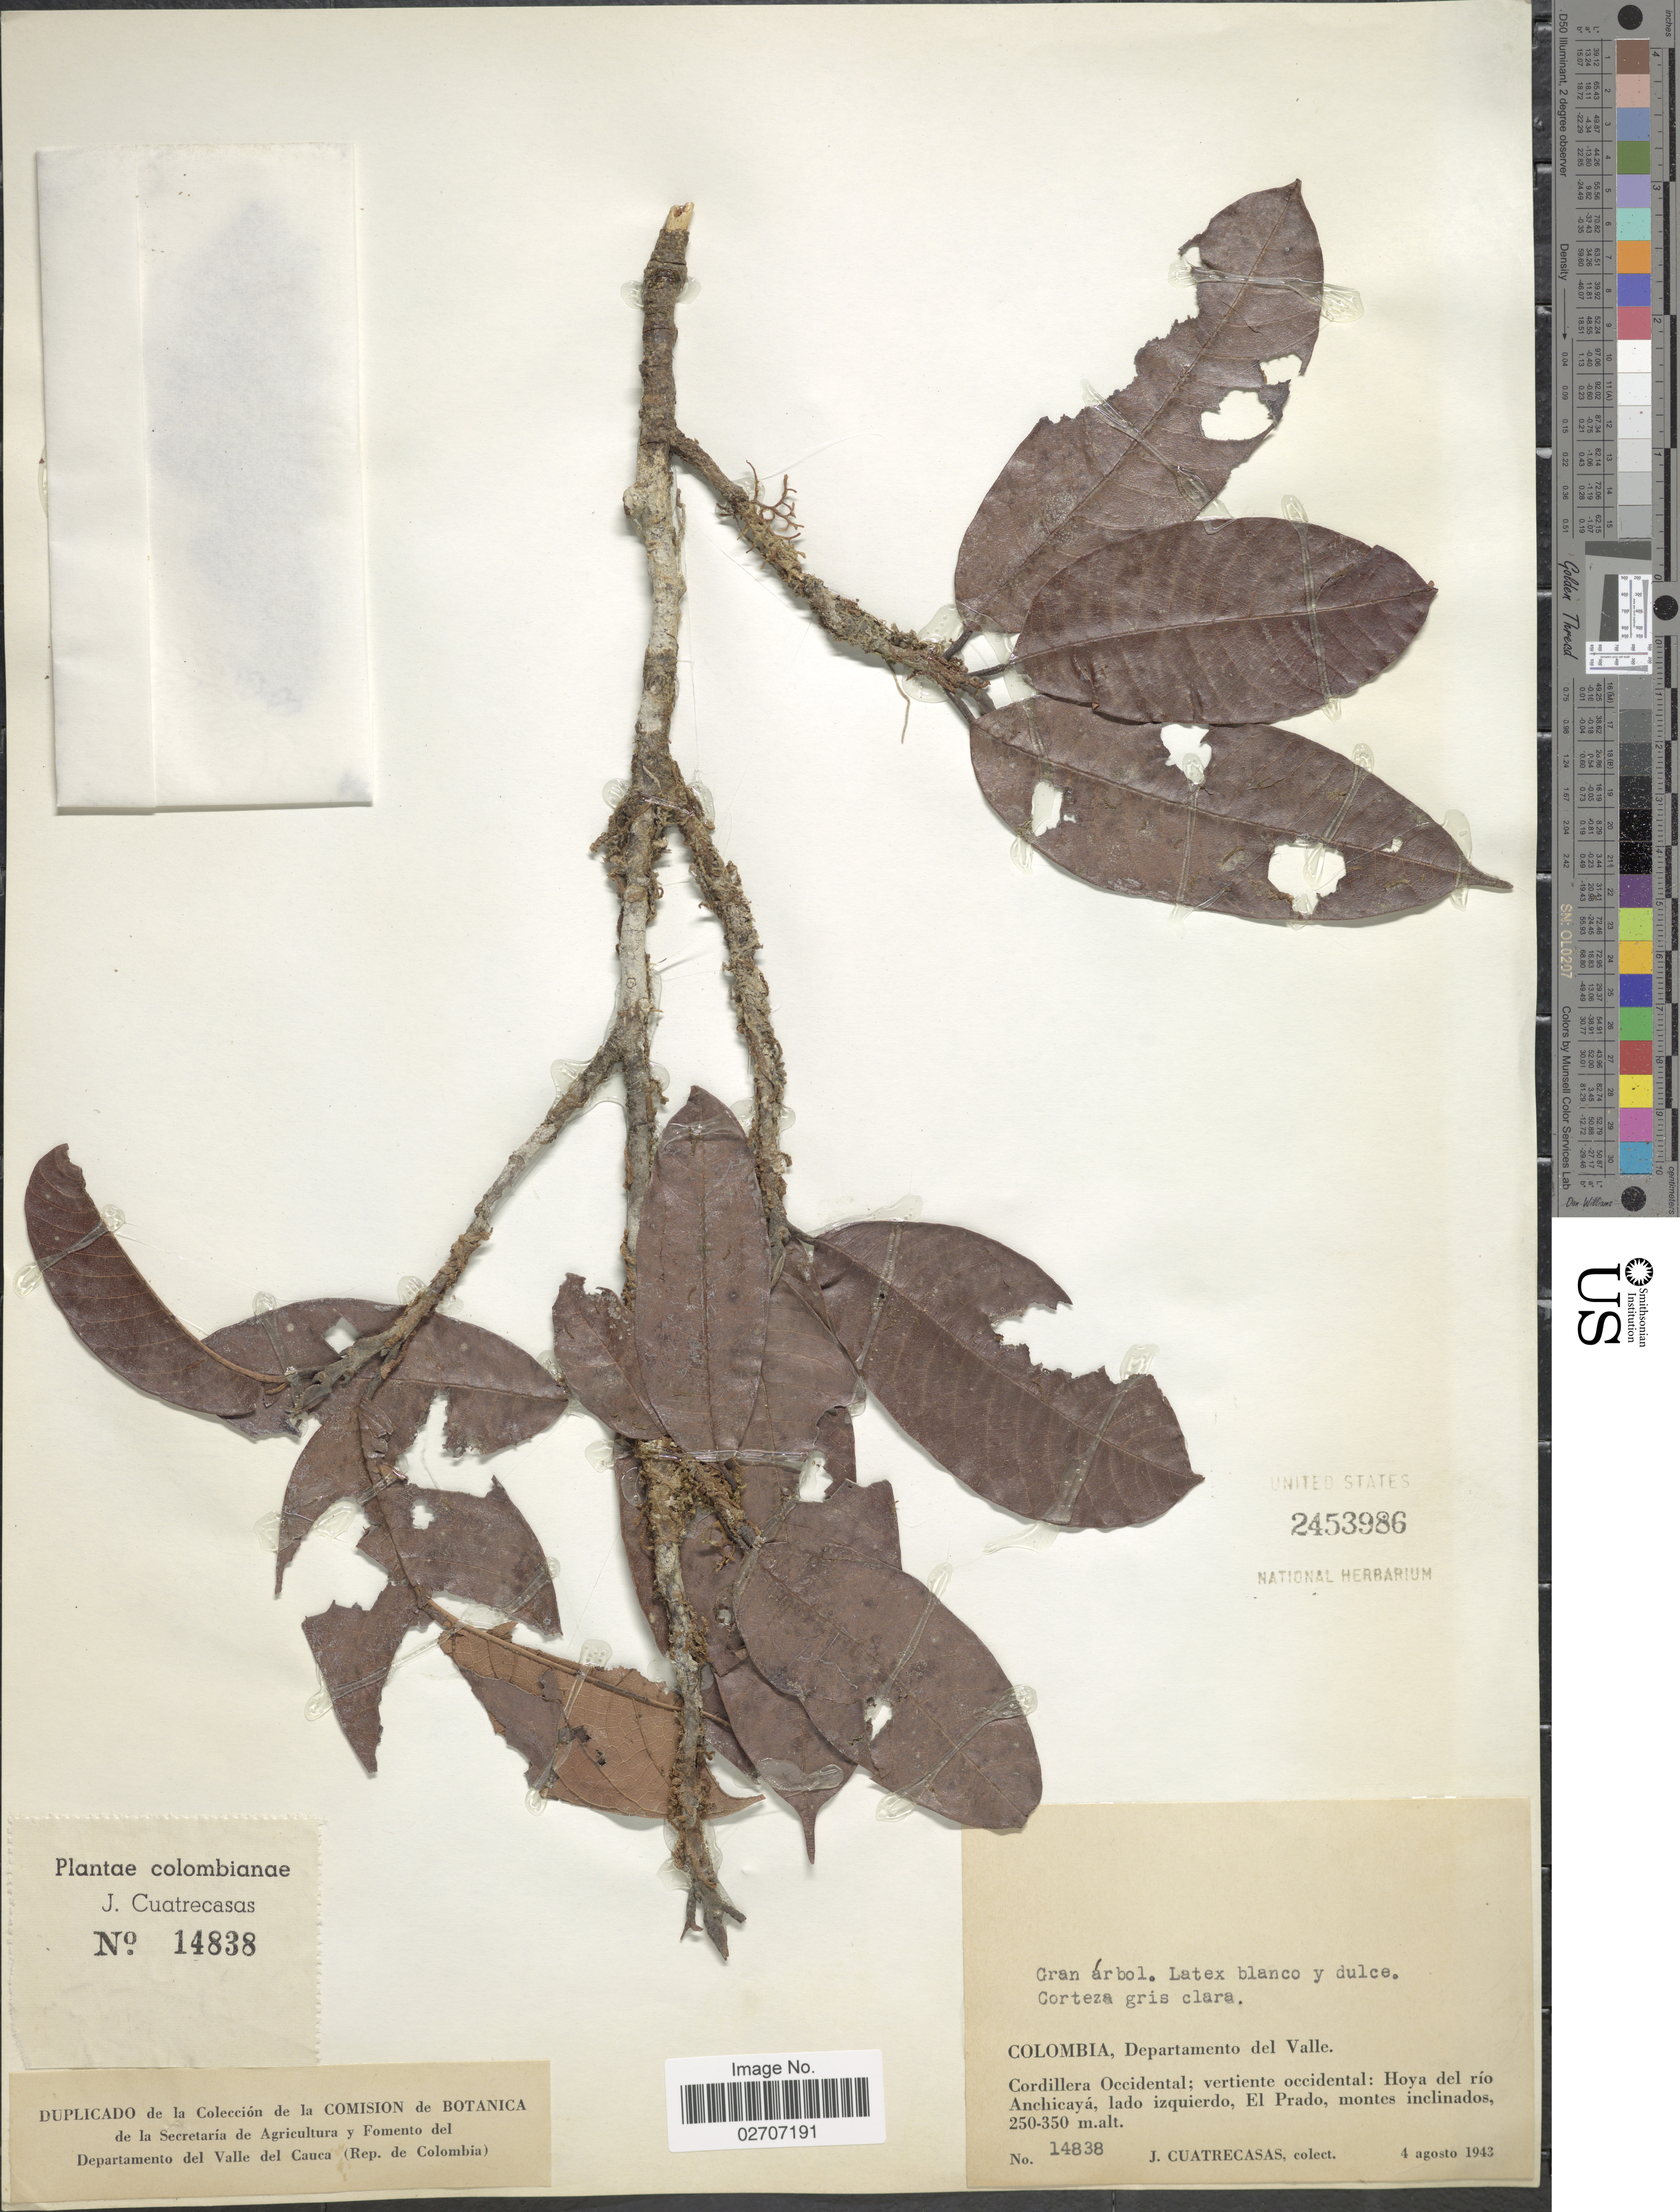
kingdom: Plantae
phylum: Tracheophyta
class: Magnoliopsida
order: Ericales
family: Sapotaceae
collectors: J. Cuatrecasas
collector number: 14838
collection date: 1943-08-04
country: Colombia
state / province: Valle del Cauca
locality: Departamento del Valle. Cordillera Occidental: Hoya del rio Anchiacaya, lado izquierdo, El Prado, montes inclinados.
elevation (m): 250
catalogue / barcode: US 2453986